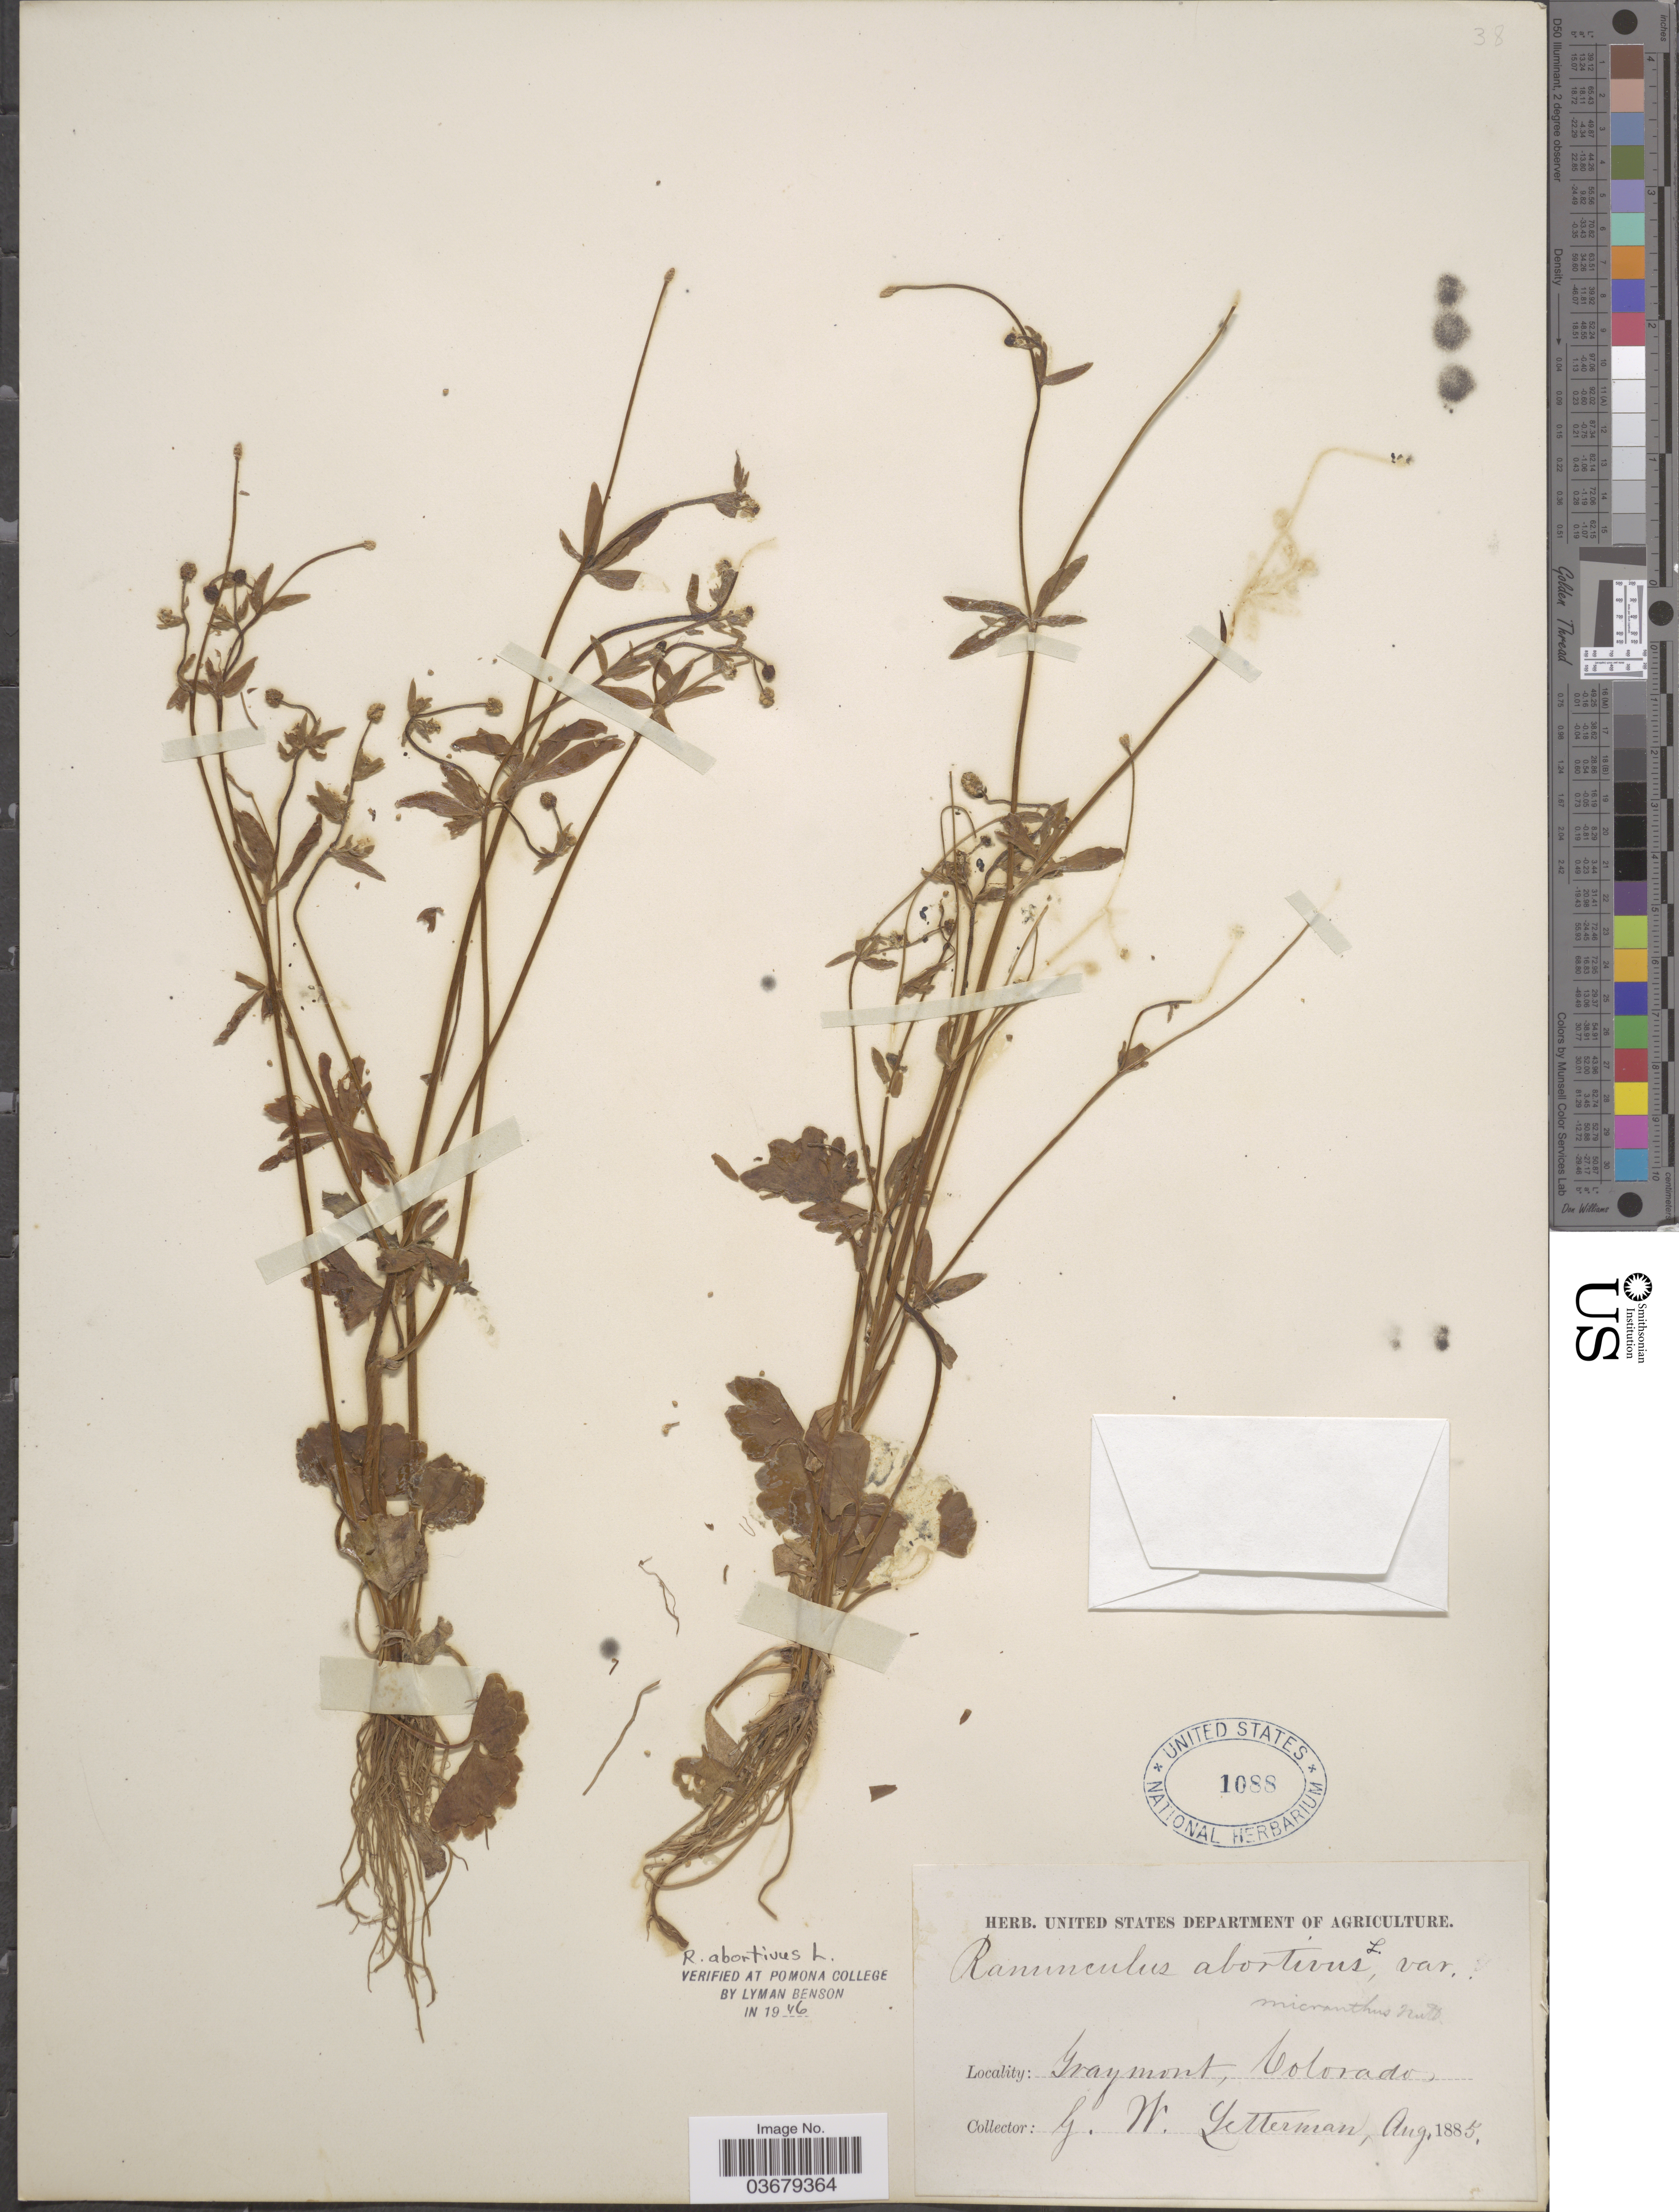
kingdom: Plantae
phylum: Tracheophyta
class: Magnoliopsida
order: Ranunculales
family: Ranunculaceae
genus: Ranunculus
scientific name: Ranunculus abortivus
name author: L.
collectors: G. W. Letterman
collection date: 1885-08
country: United States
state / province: Colorado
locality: Graymont.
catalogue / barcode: US 1088